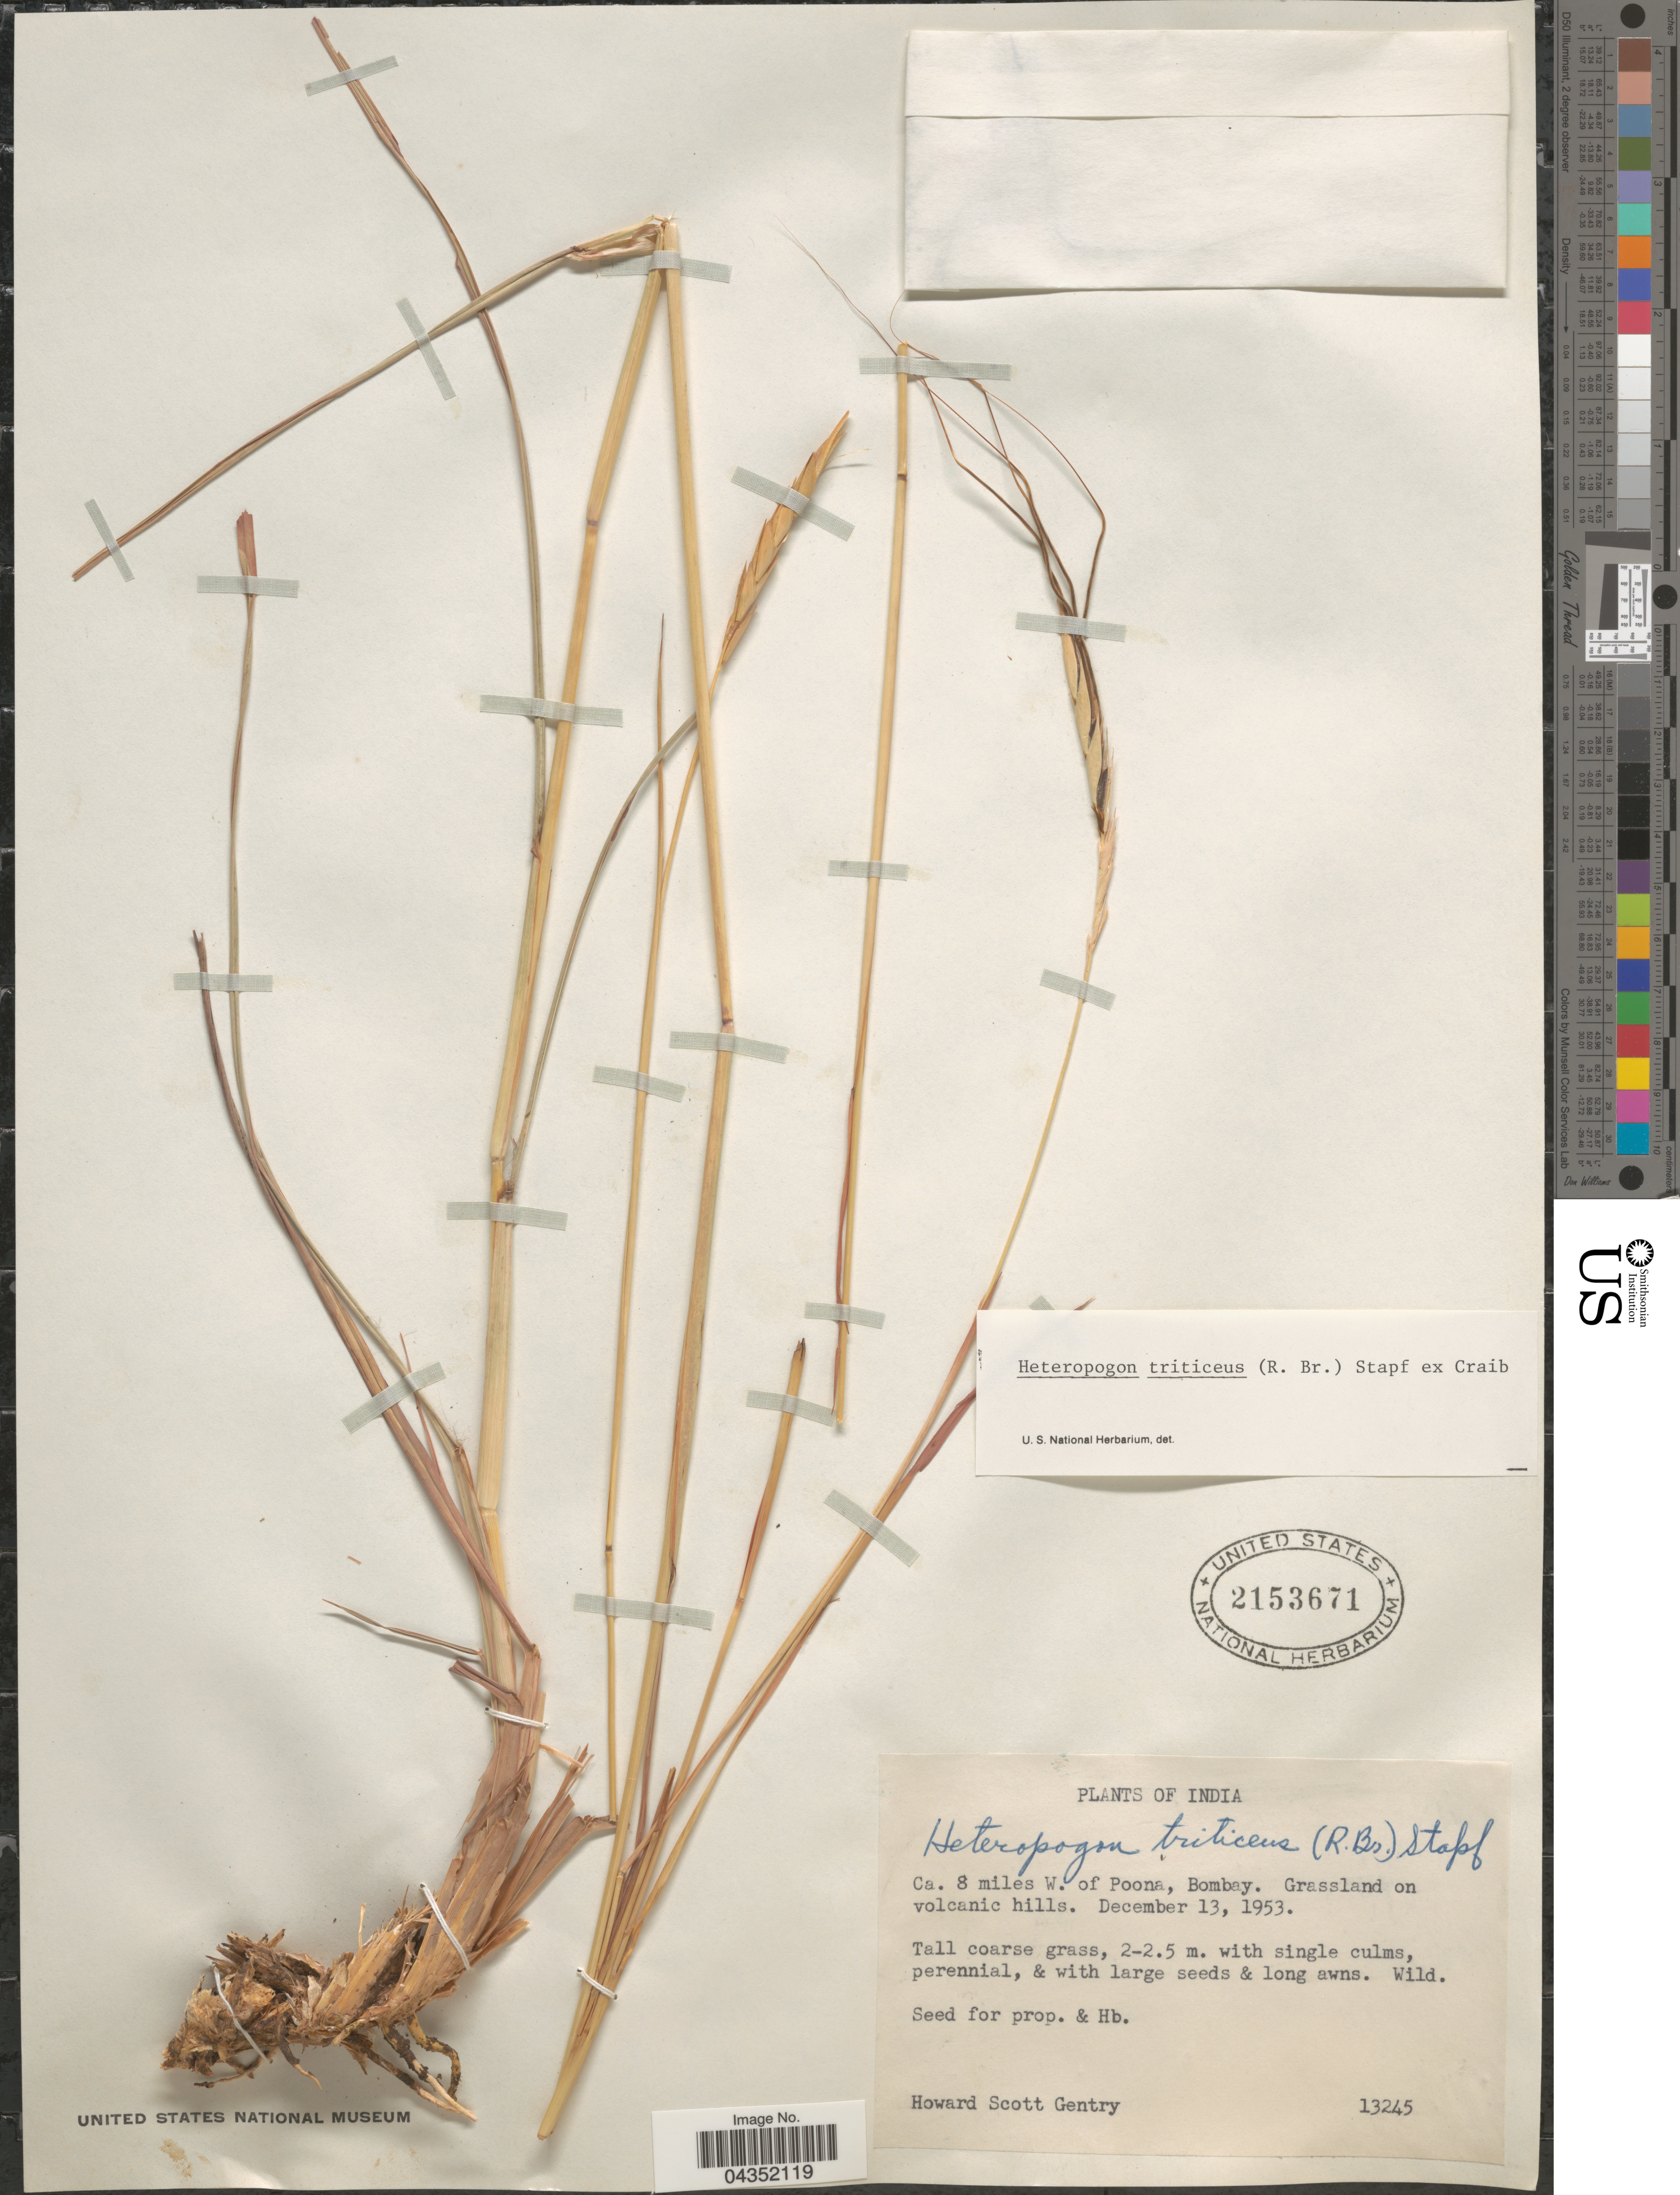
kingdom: Plantae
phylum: Tracheophyta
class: Liliopsida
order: Poales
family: Poaceae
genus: Heteropogon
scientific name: Heteropogon triticeus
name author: (R. Br.) Stapf ex Craib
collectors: H. S. Gentry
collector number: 13245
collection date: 1953-12-13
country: India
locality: Ca. 8 miles W. of Poona, Bombay.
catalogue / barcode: US 2153671